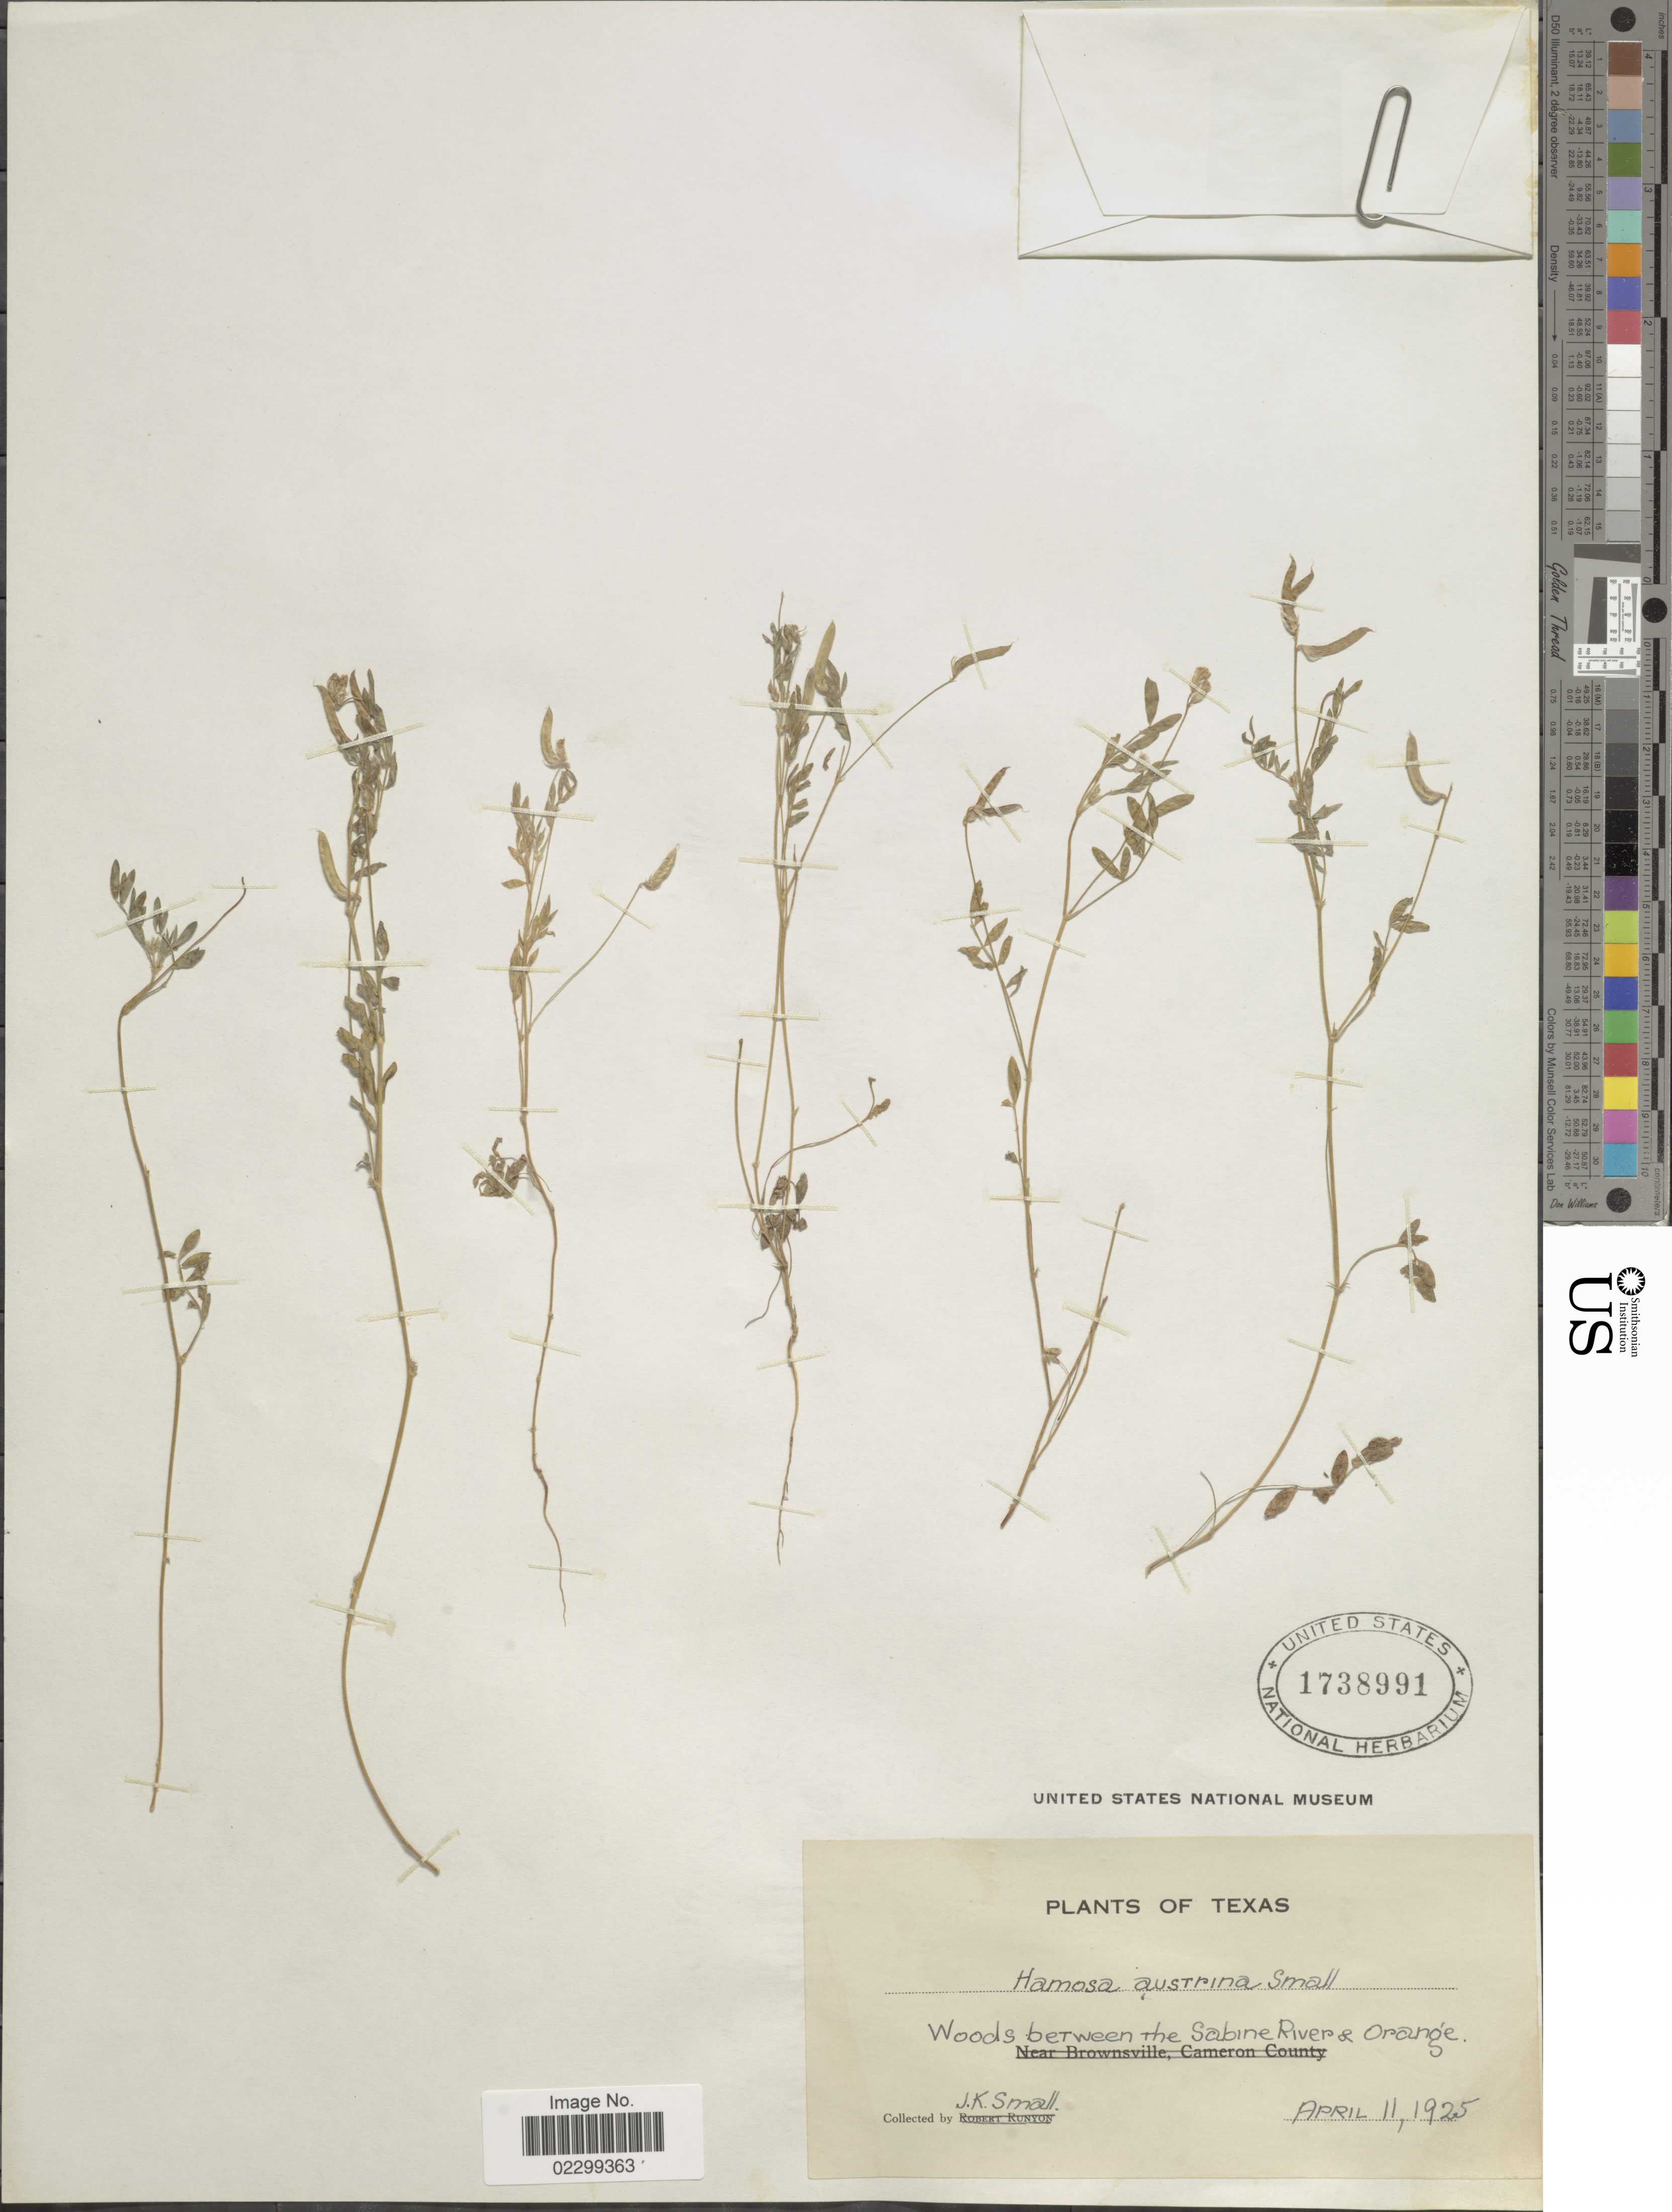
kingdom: Plantae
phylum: Tracheophyta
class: Magnoliopsida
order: Fabales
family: Fabaceae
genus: Astragalus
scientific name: Astragalus austrinus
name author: (Small) O.E. Schulz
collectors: J. K. Small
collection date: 1925-04-11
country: United States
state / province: Texas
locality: Woods between the Sabine River & Orange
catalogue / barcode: US 1738991